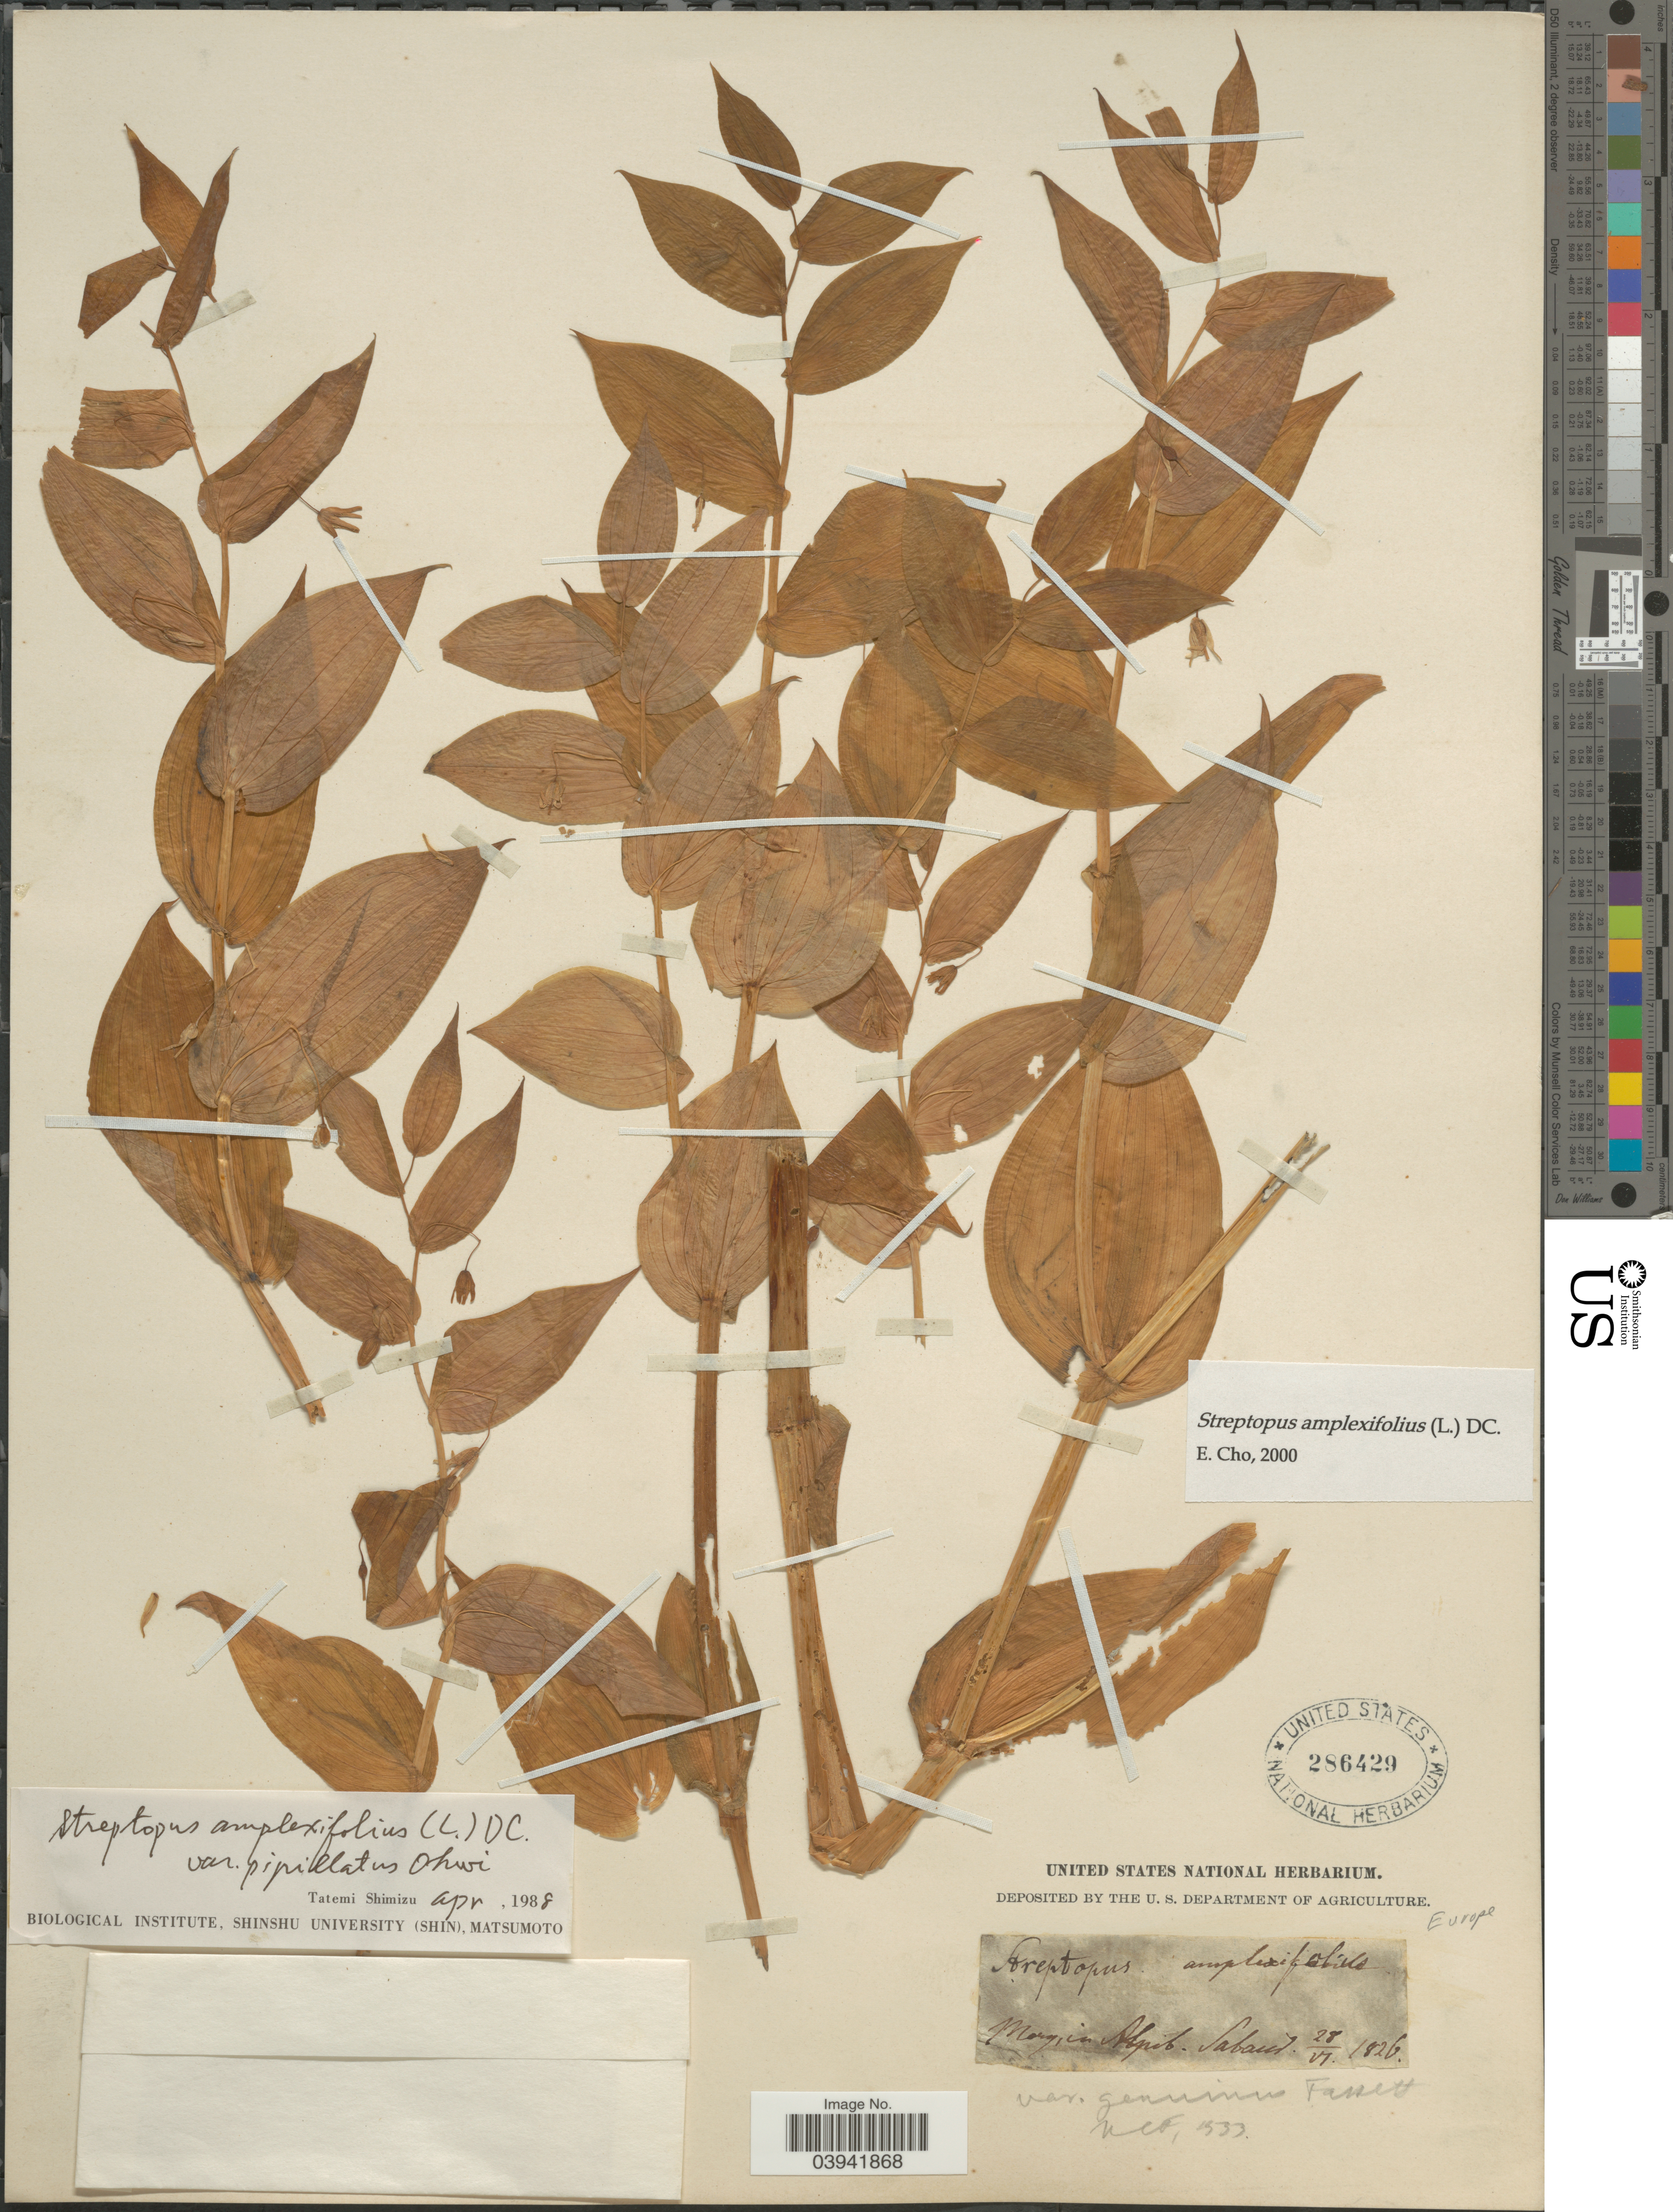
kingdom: Plantae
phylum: Tracheophyta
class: Liliopsida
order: Liliales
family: Liliaceae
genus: Streptopus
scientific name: Streptopus amplexifolius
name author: (L.) DC.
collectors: Sabaut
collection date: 1826-06-28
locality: Mary, in Alpib. [interpreted] Europe.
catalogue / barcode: US 286429